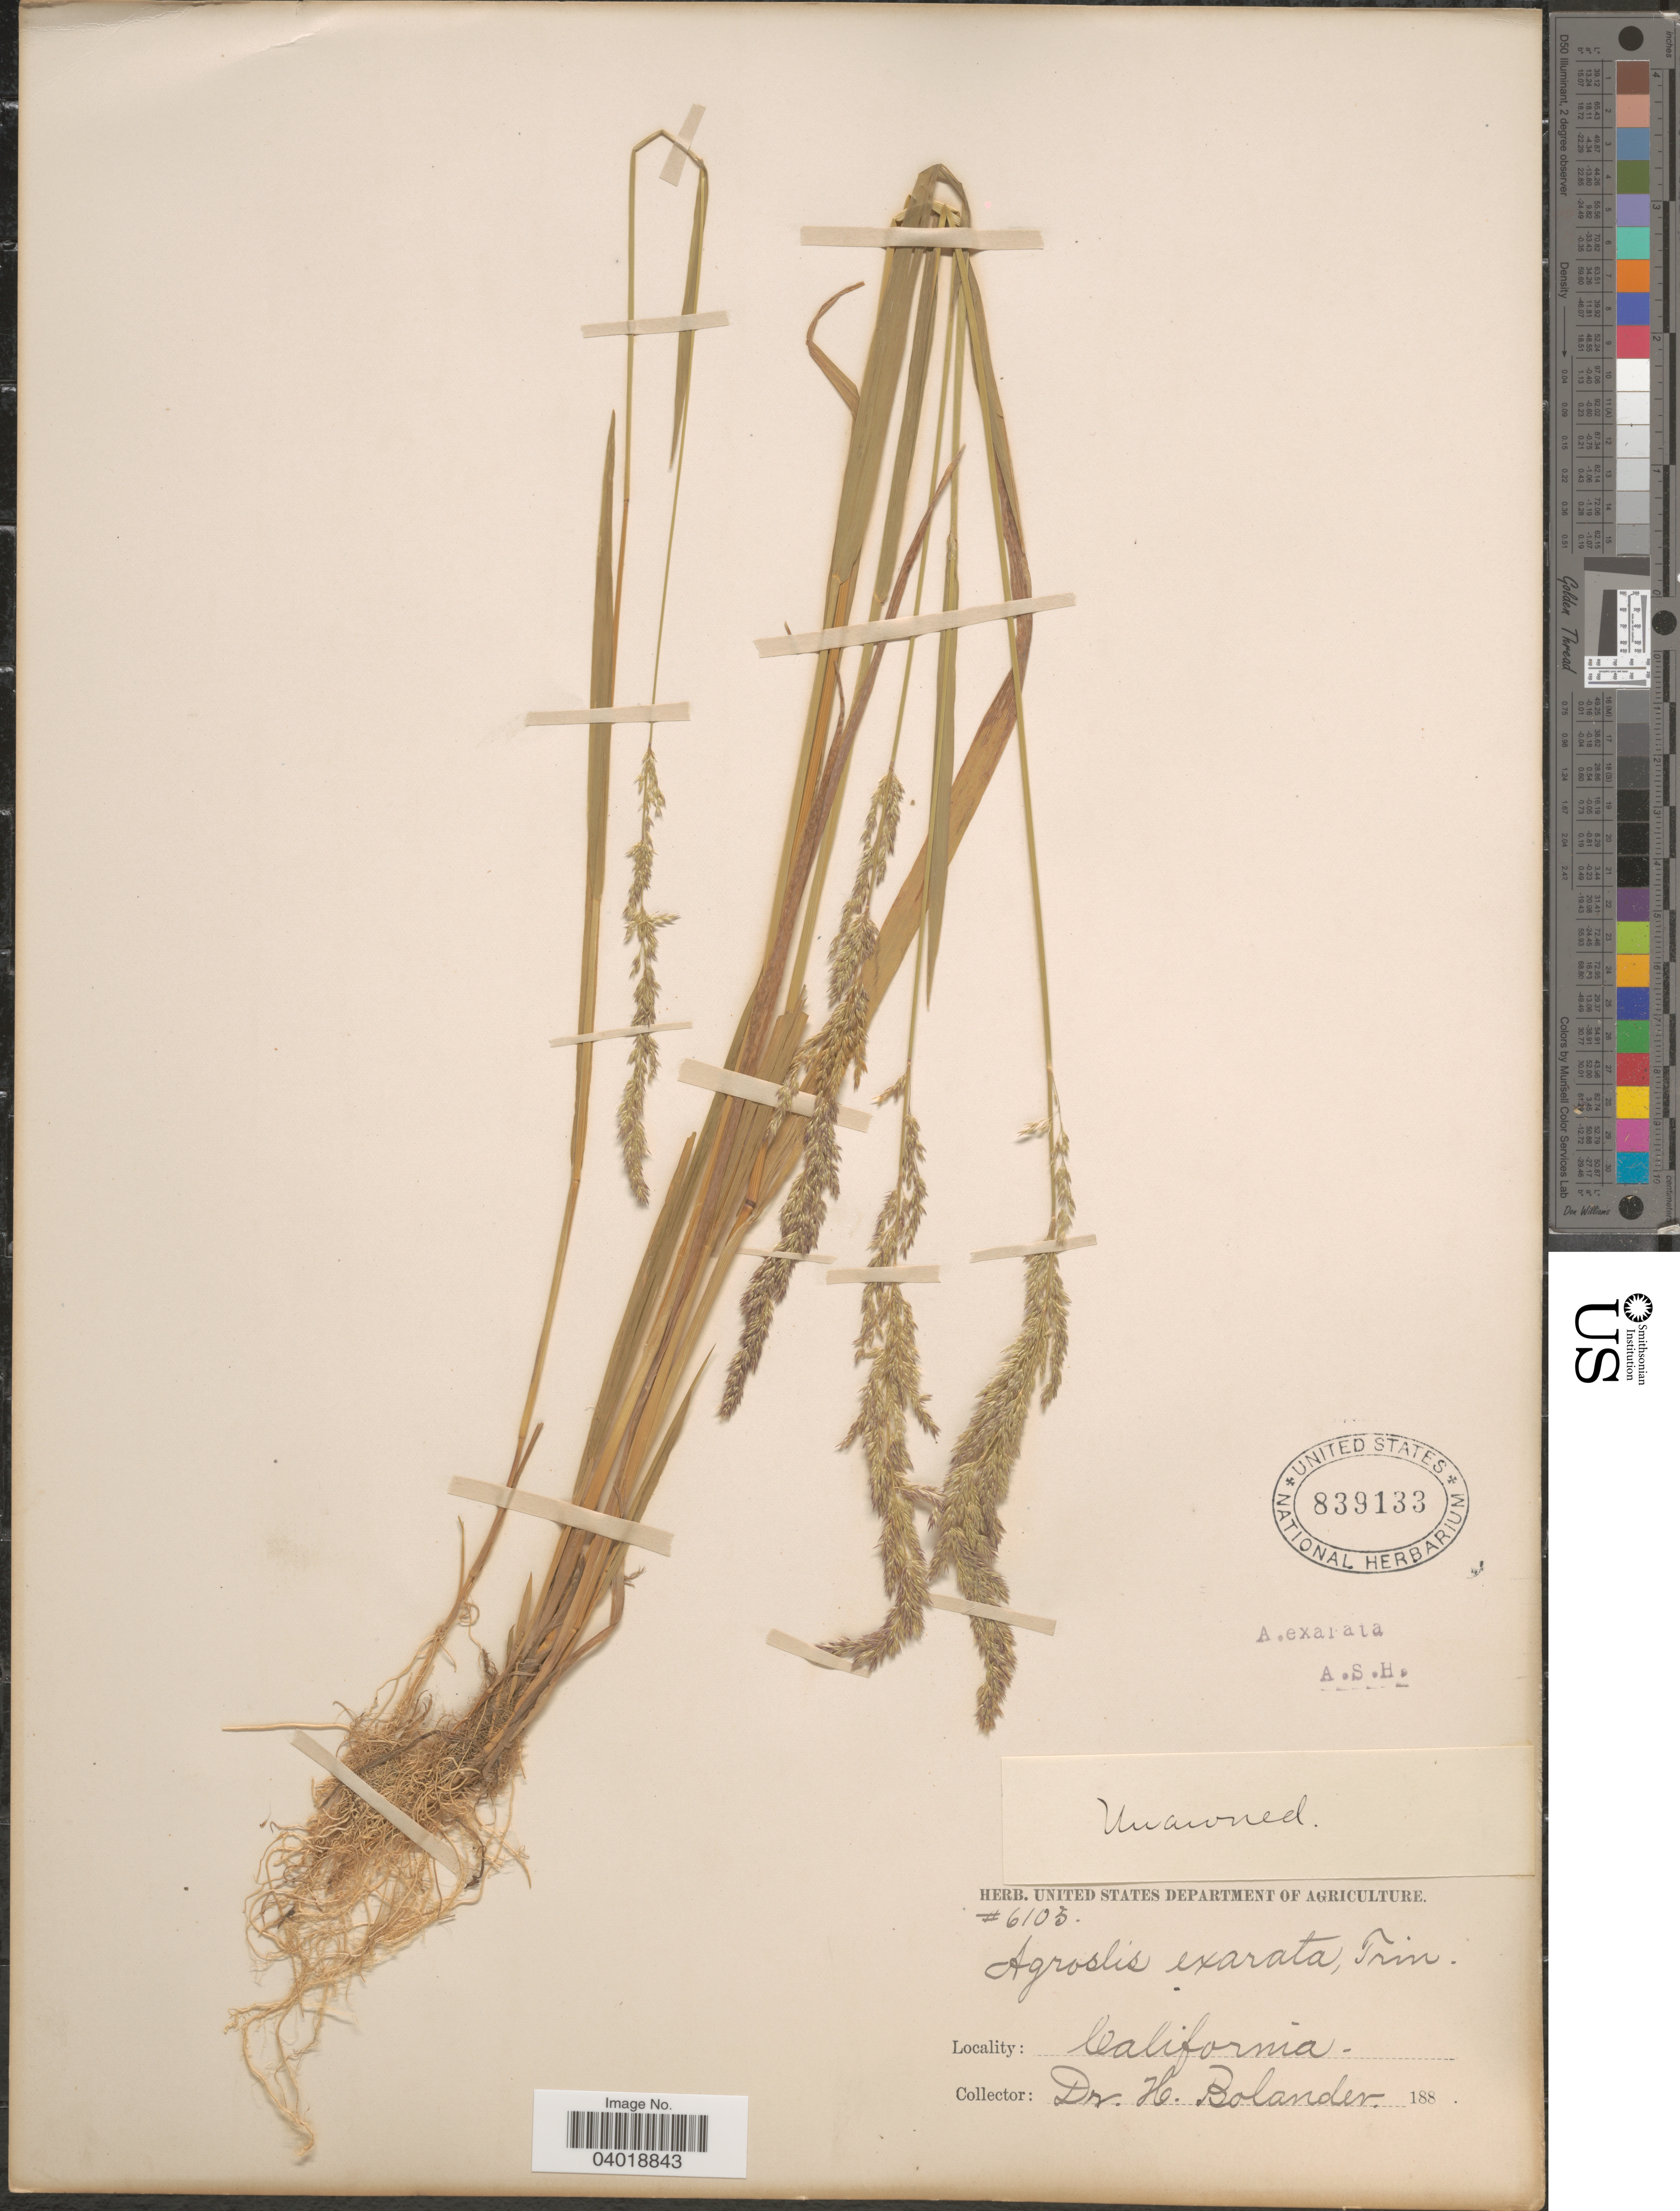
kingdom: Plantae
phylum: Tracheophyta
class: Liliopsida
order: Poales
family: Poaceae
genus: Agrostis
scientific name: Agrostis exarata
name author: Trin.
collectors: H. Bolander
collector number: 6103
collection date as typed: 188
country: United States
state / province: California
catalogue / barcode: US 839133